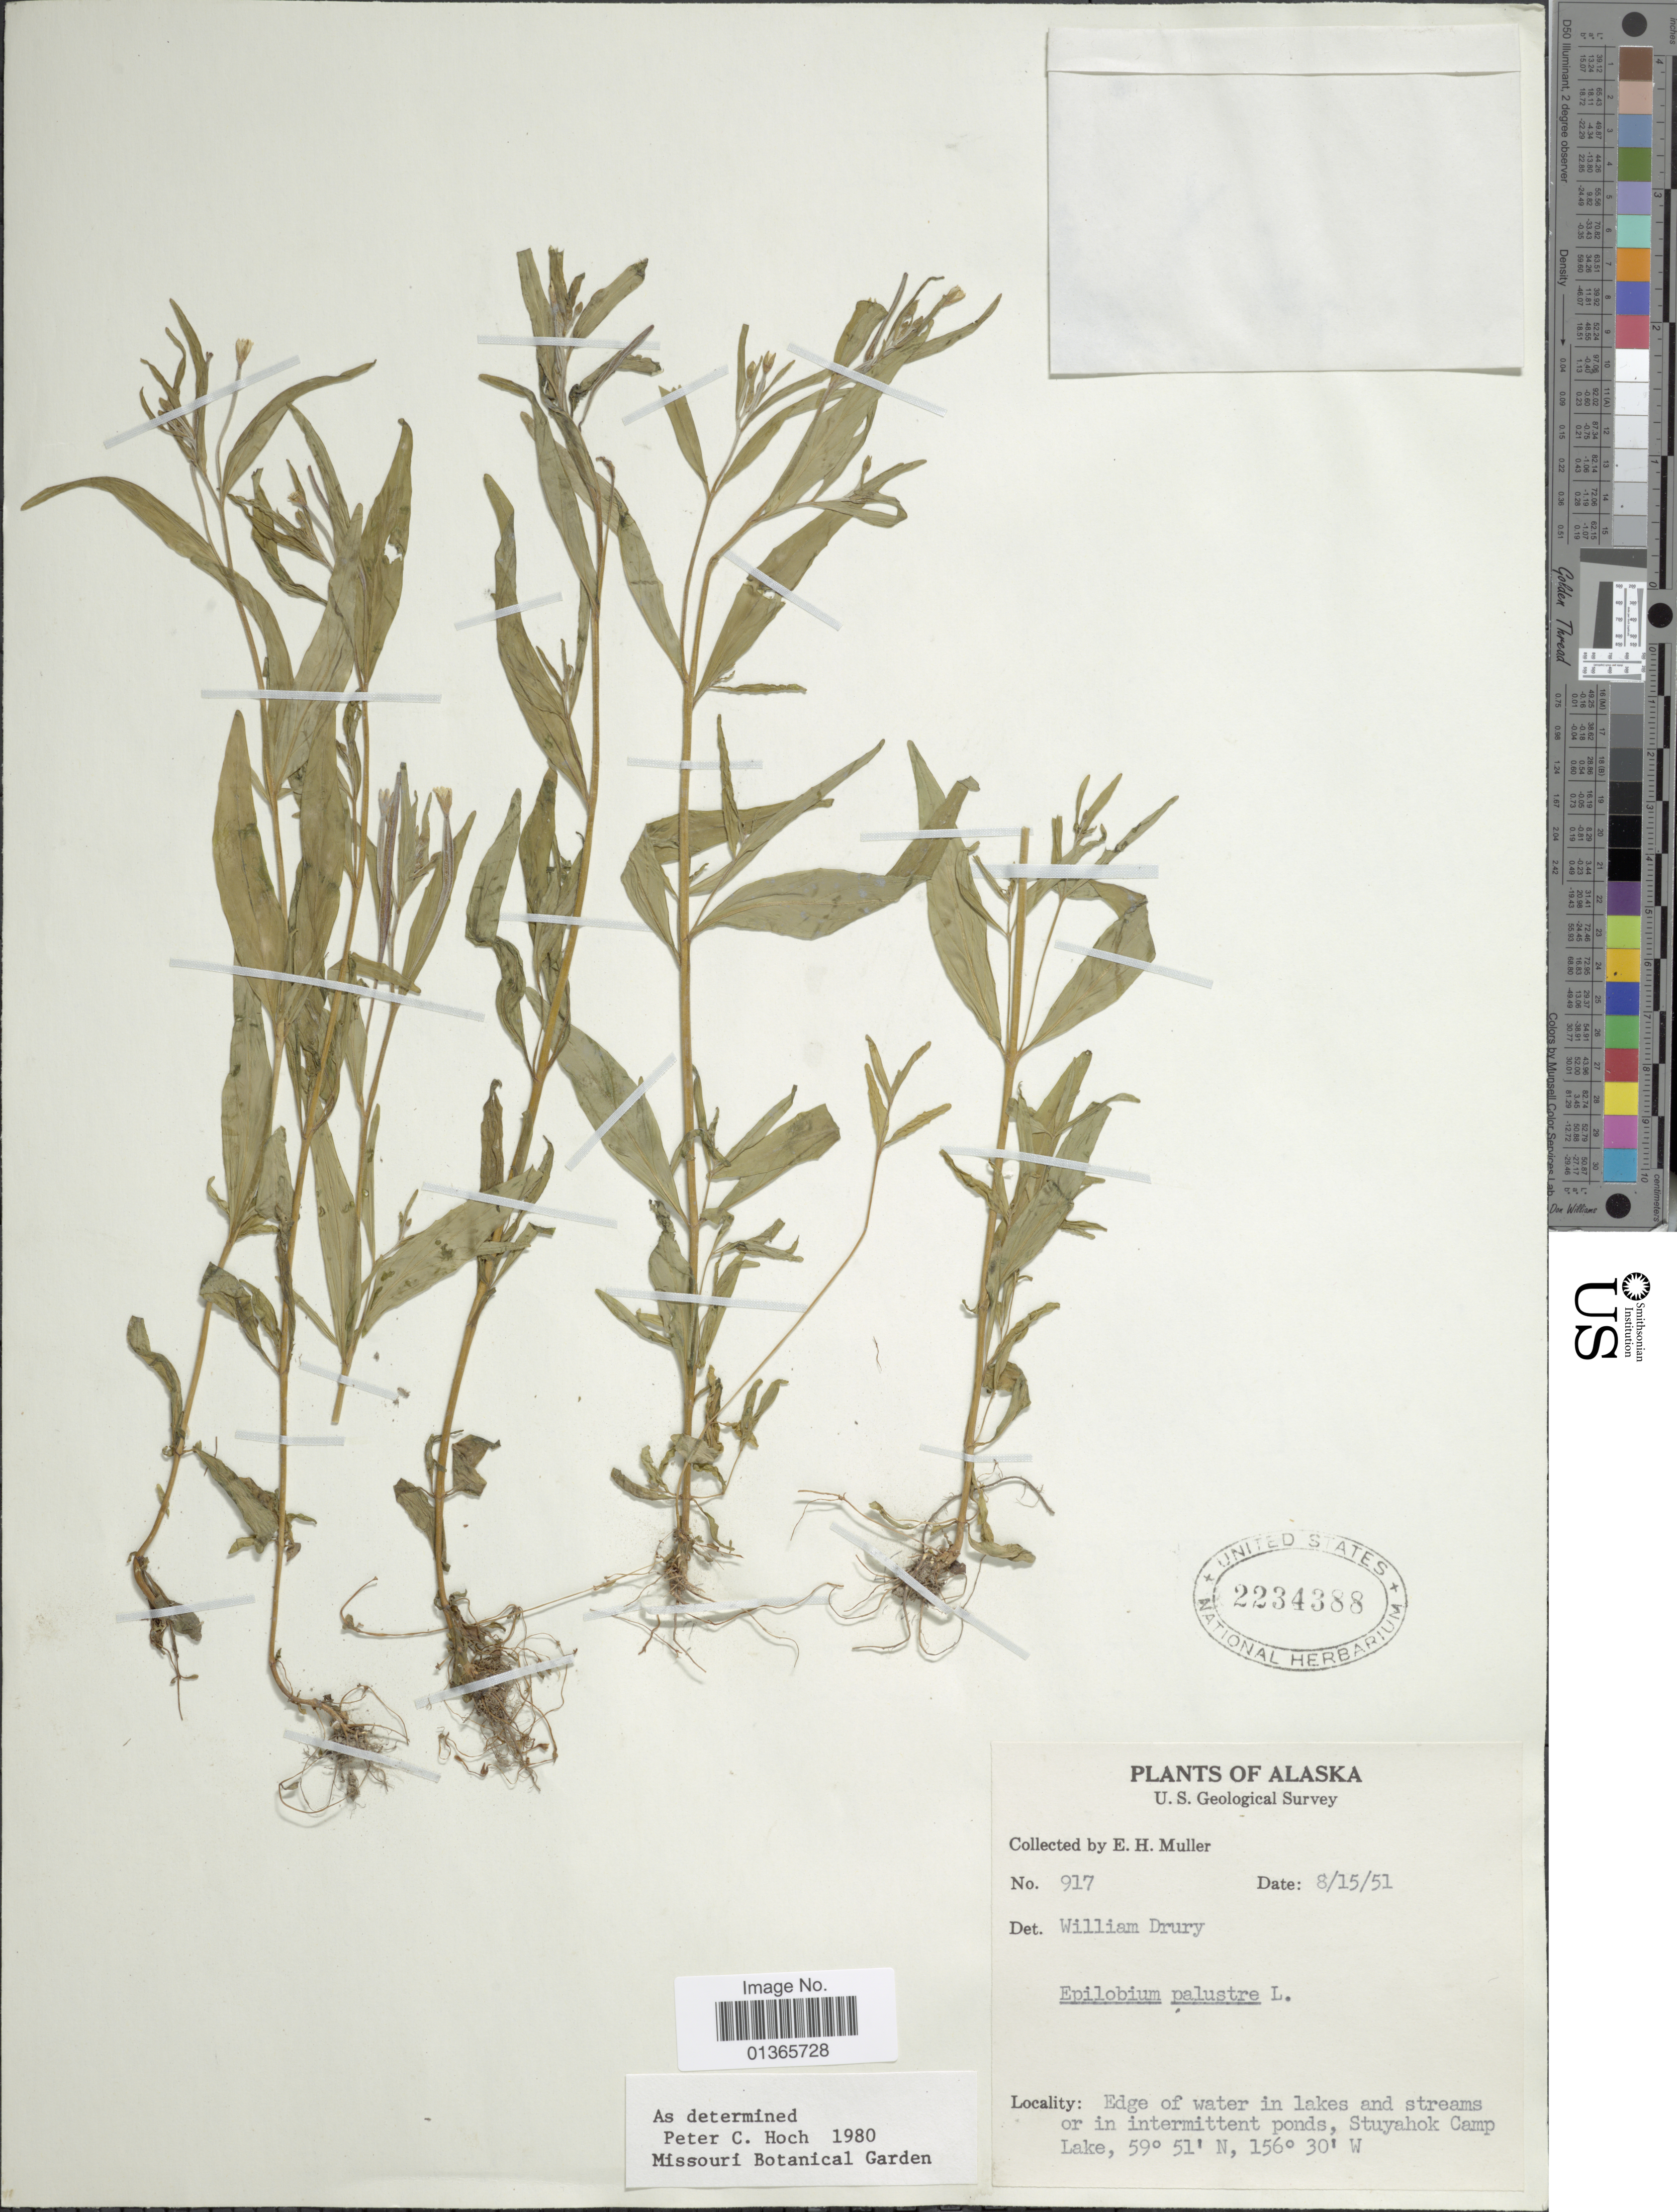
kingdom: Plantae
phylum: Tracheophyta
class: Magnoliopsida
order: Myrtales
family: Onagraceae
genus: Epilobium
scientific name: Epilobium palustre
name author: L.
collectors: E. H. Muller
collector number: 917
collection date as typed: Transcribed d/m/y: 15/8/51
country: United States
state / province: Alaska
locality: Edge of water in lakes and streams or in intermittent ponds, Stuyahok Camp Lake.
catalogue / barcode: US 2234388